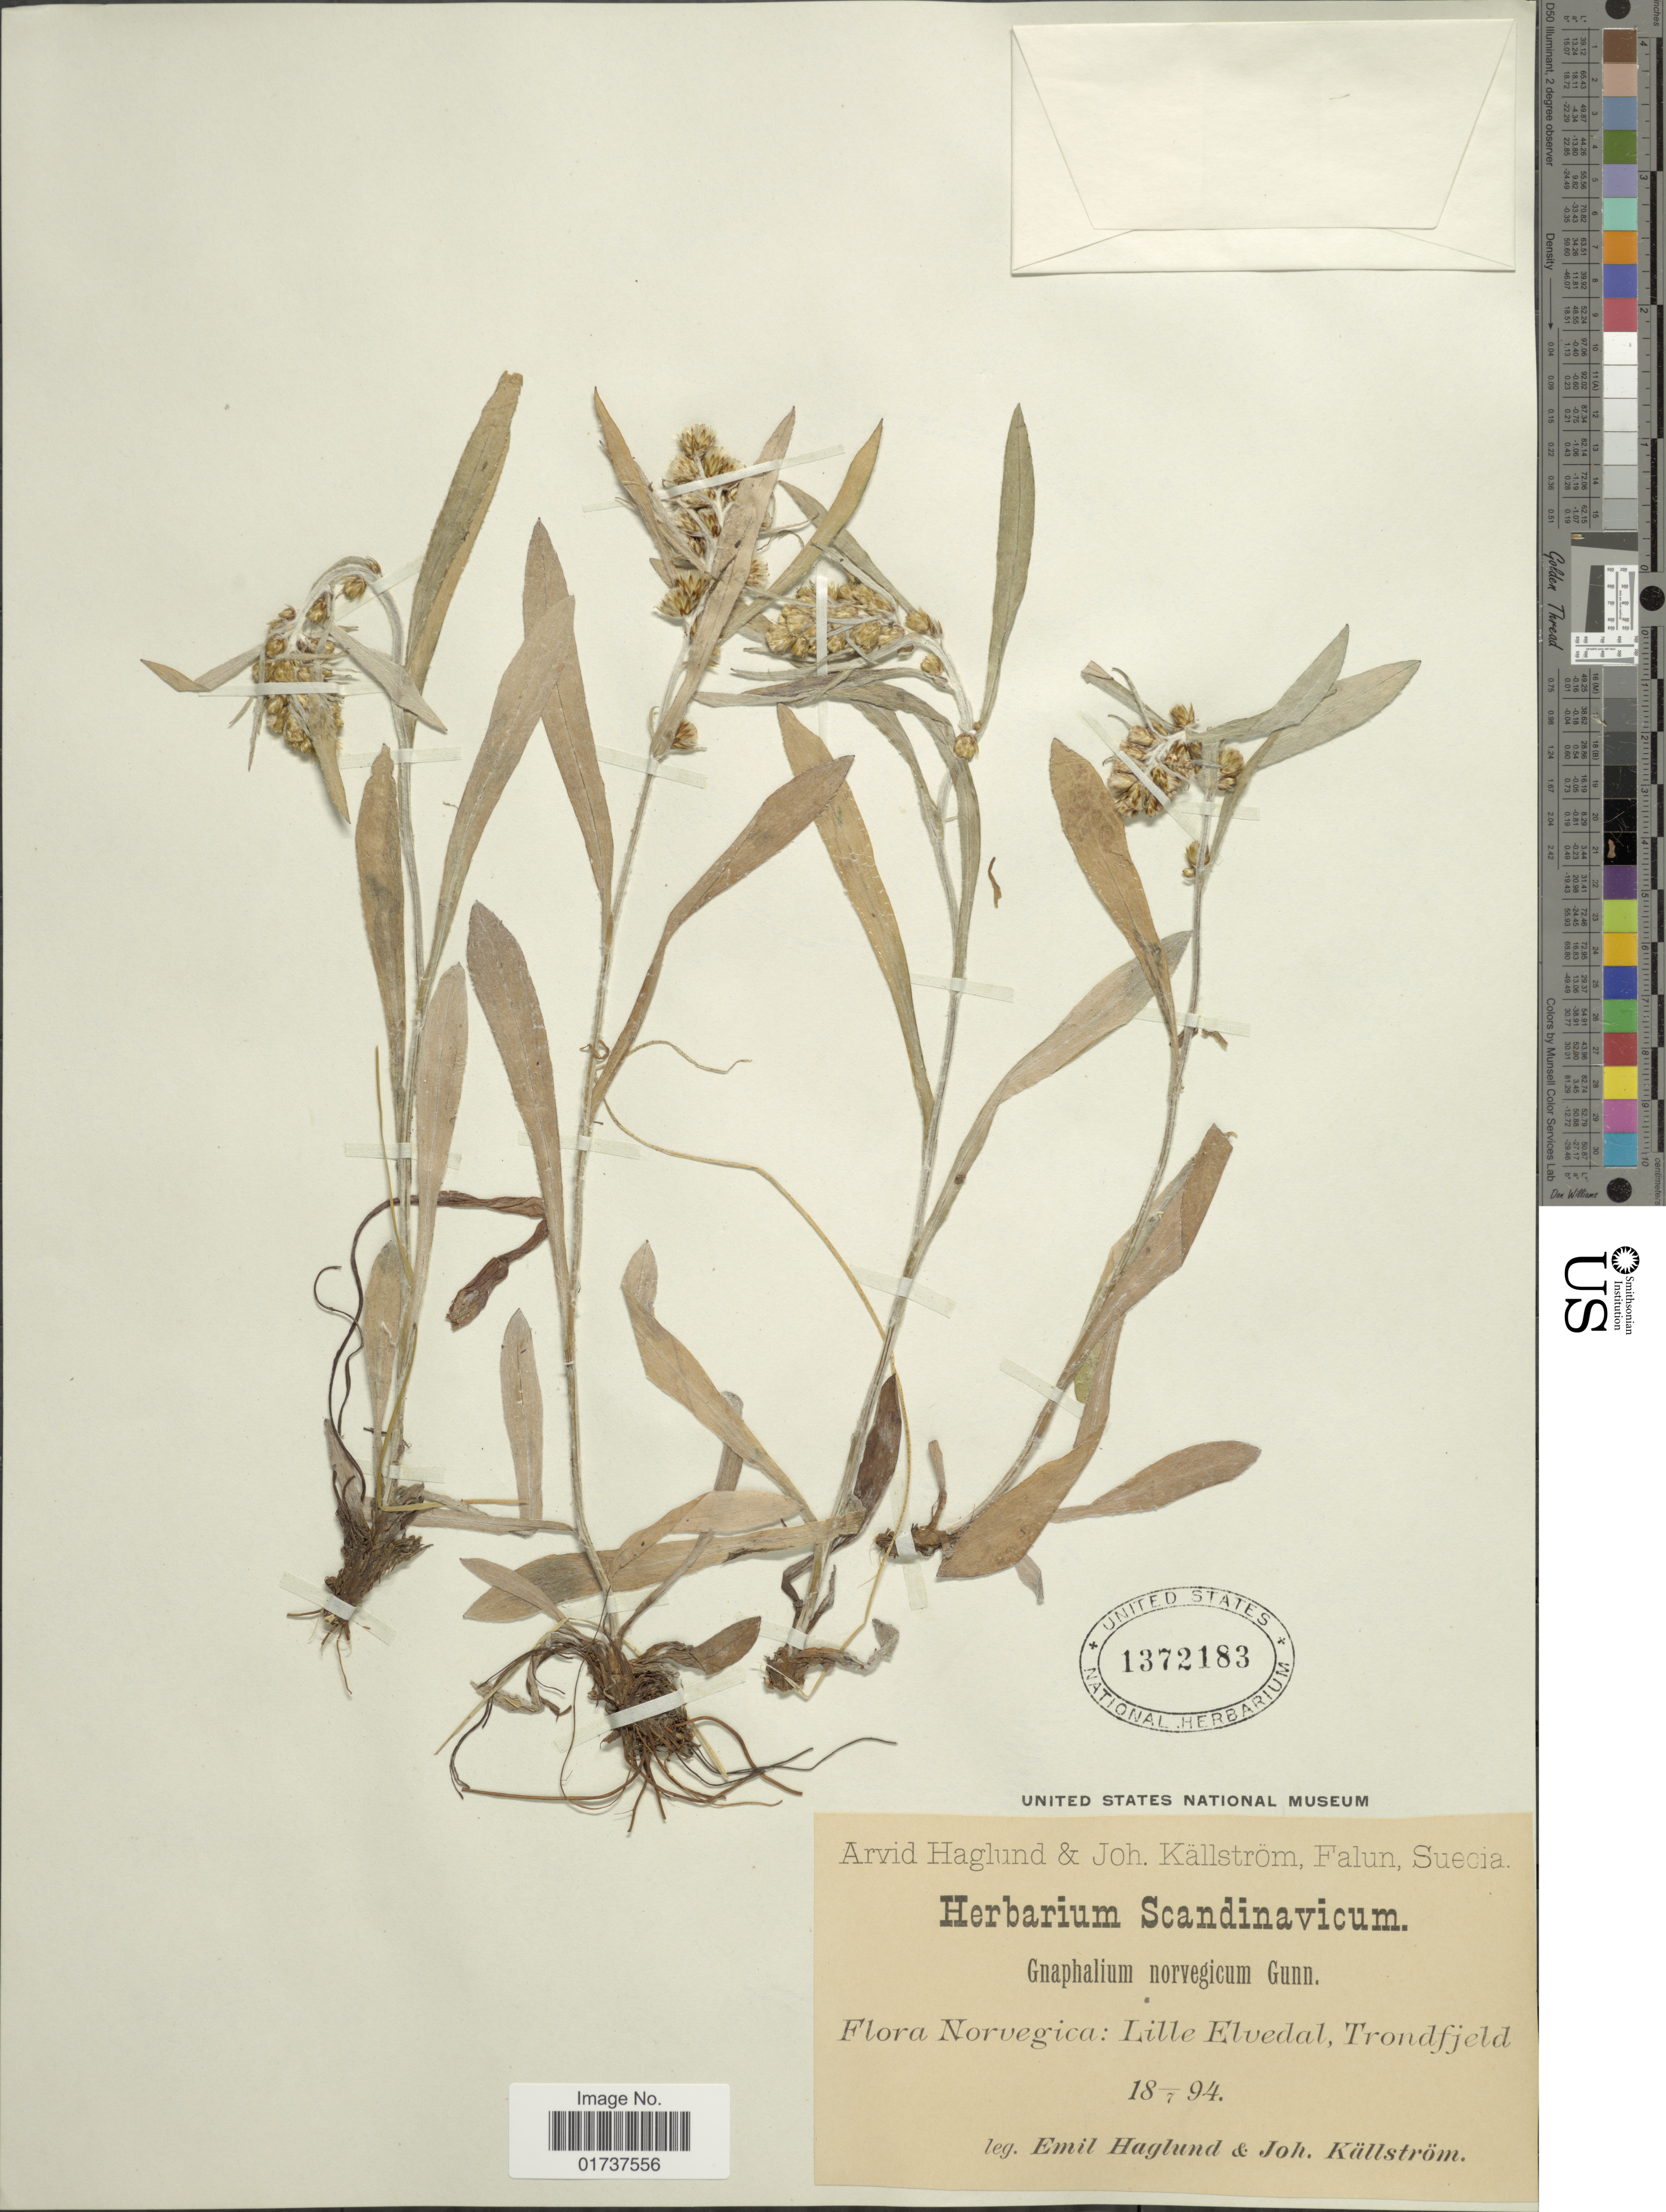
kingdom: Plantae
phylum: Tracheophyta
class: Magnoliopsida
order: Asterales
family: Asteraceae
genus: Gnaphalium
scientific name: Gnaphalium norvegicum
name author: Gunnerus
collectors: E. Haglund & J. Källstrom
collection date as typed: Transcribed d/m/y: 18/7/94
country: Norway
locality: Lille Elvedal, Trondfield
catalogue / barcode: US 1372183